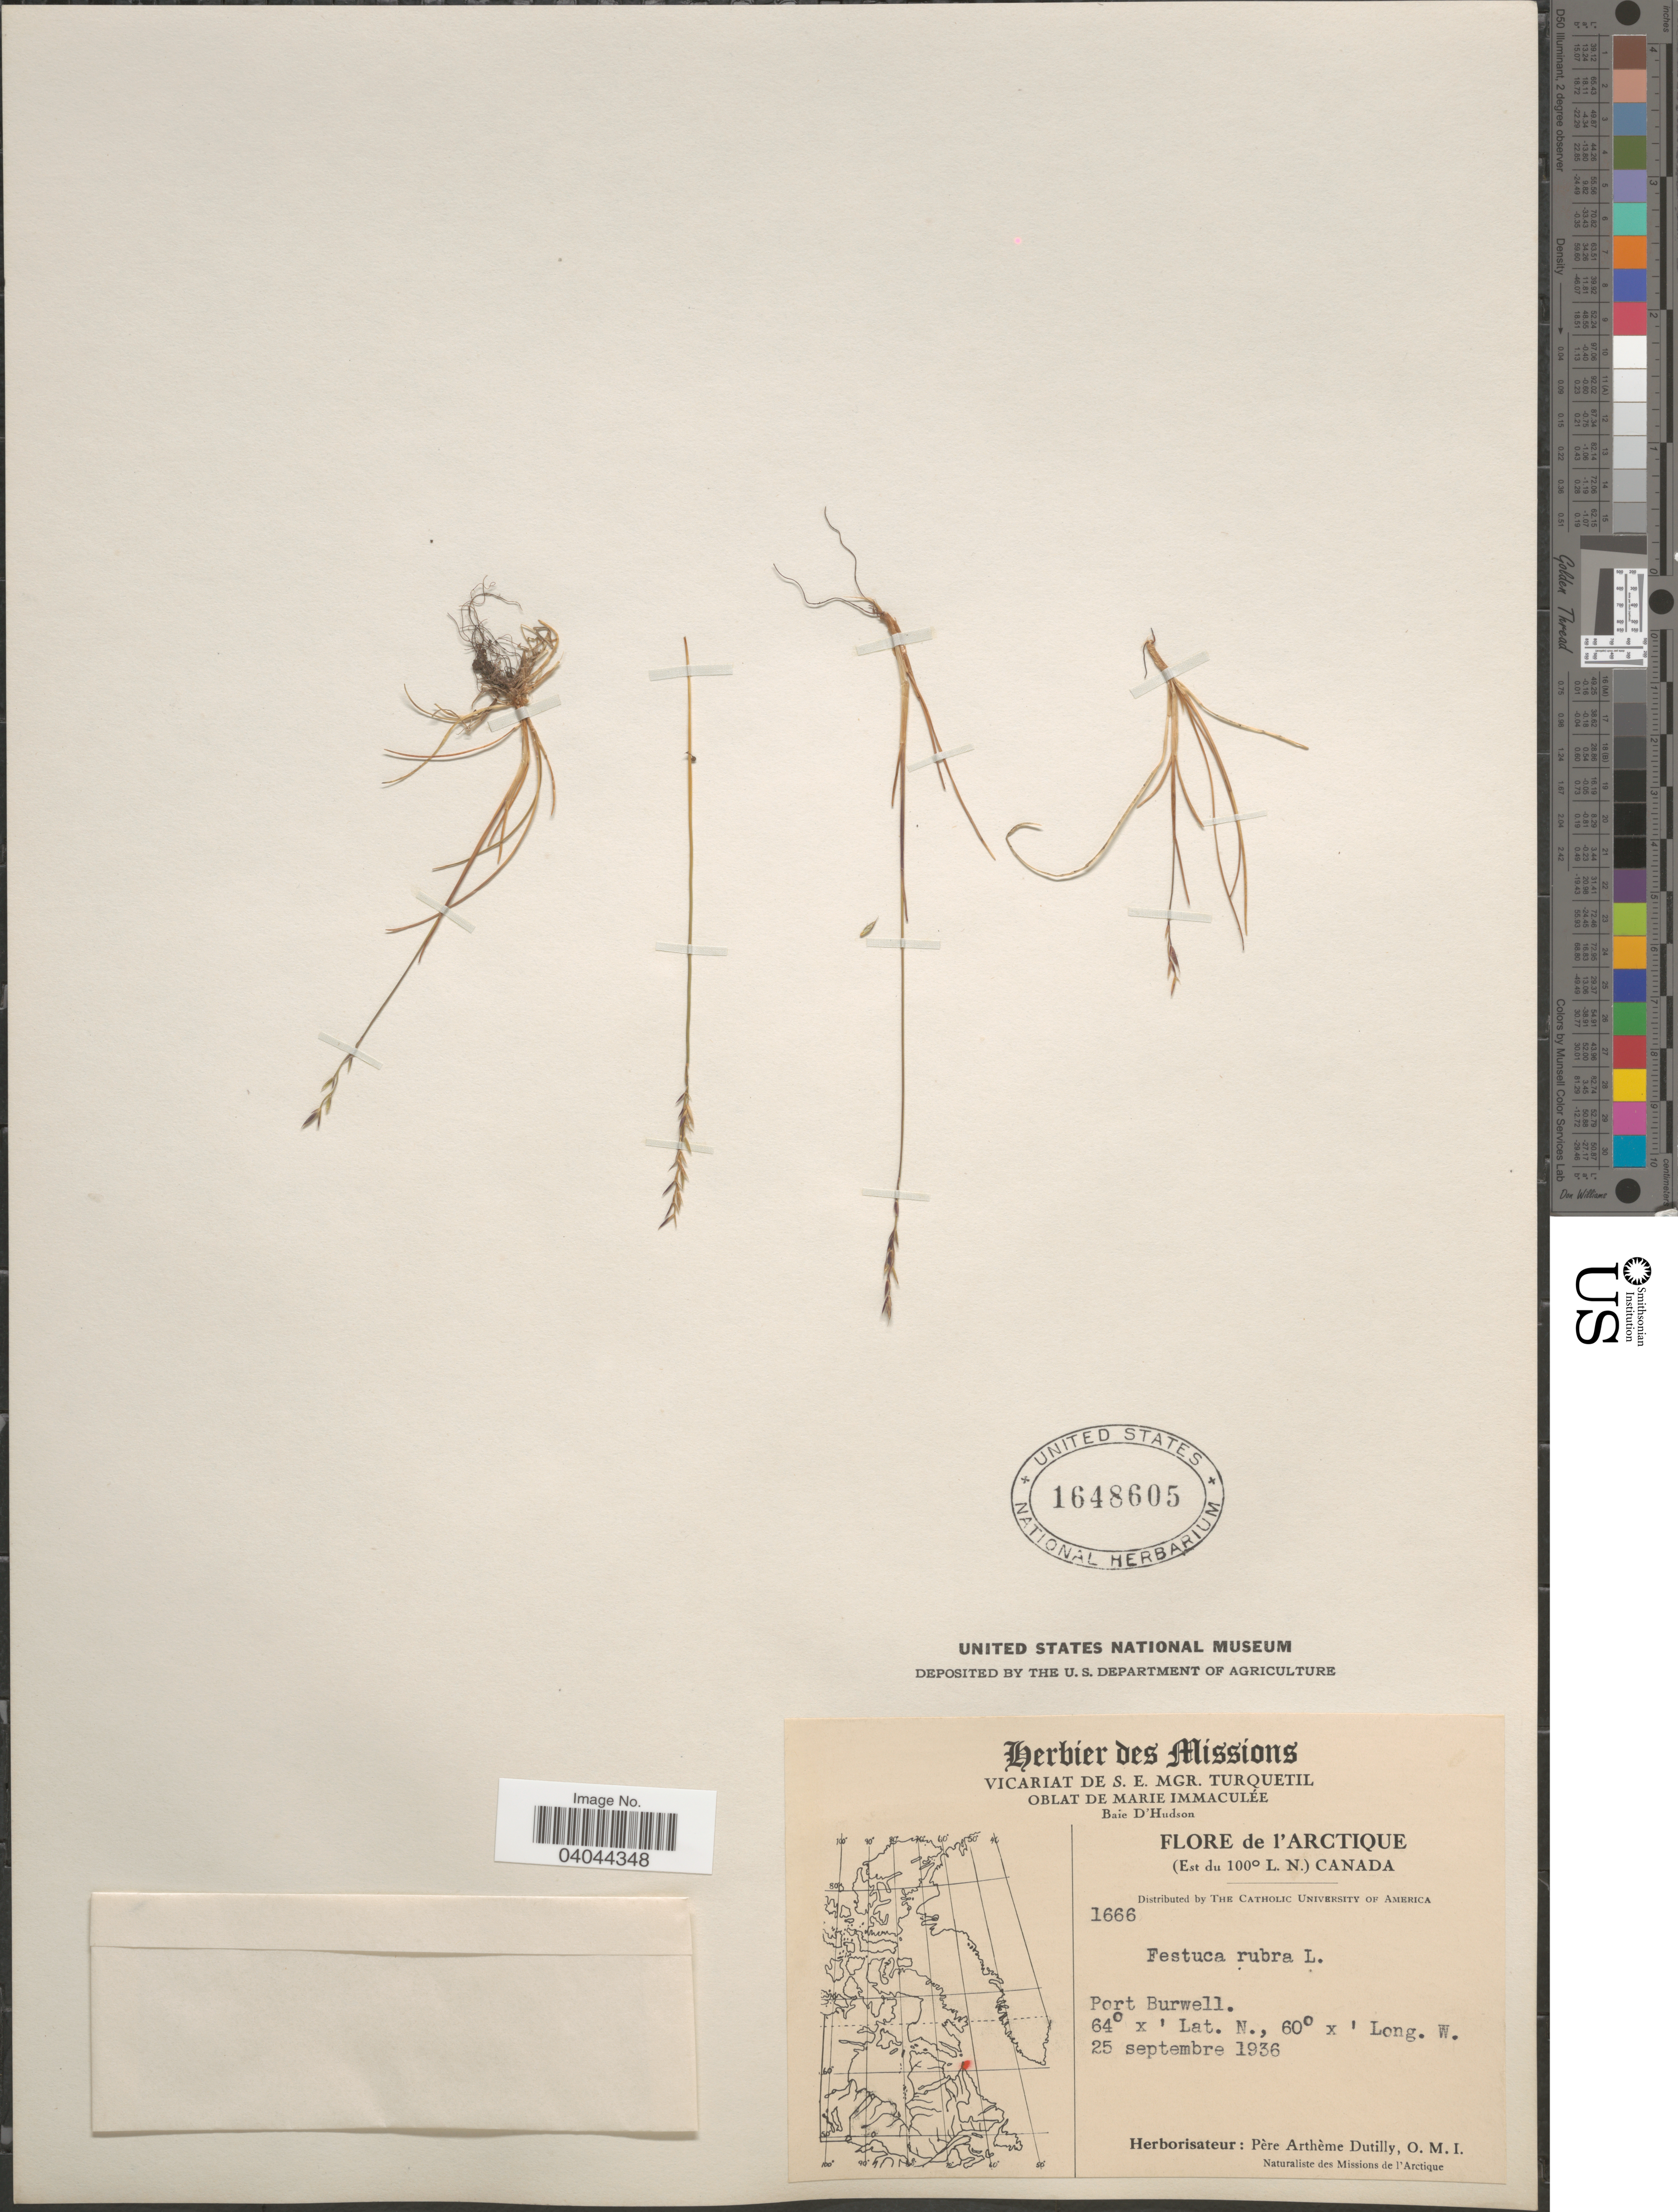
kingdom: Plantae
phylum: Tracheophyta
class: Liliopsida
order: Poales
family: Poaceae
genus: Festuca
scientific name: Festuca ovina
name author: L.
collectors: P. Dutilly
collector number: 1666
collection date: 1936-09-25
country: Canada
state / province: Ontario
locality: L' Arctique. (Est du 100° L. N.). Port Burwell.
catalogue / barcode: US 1648605